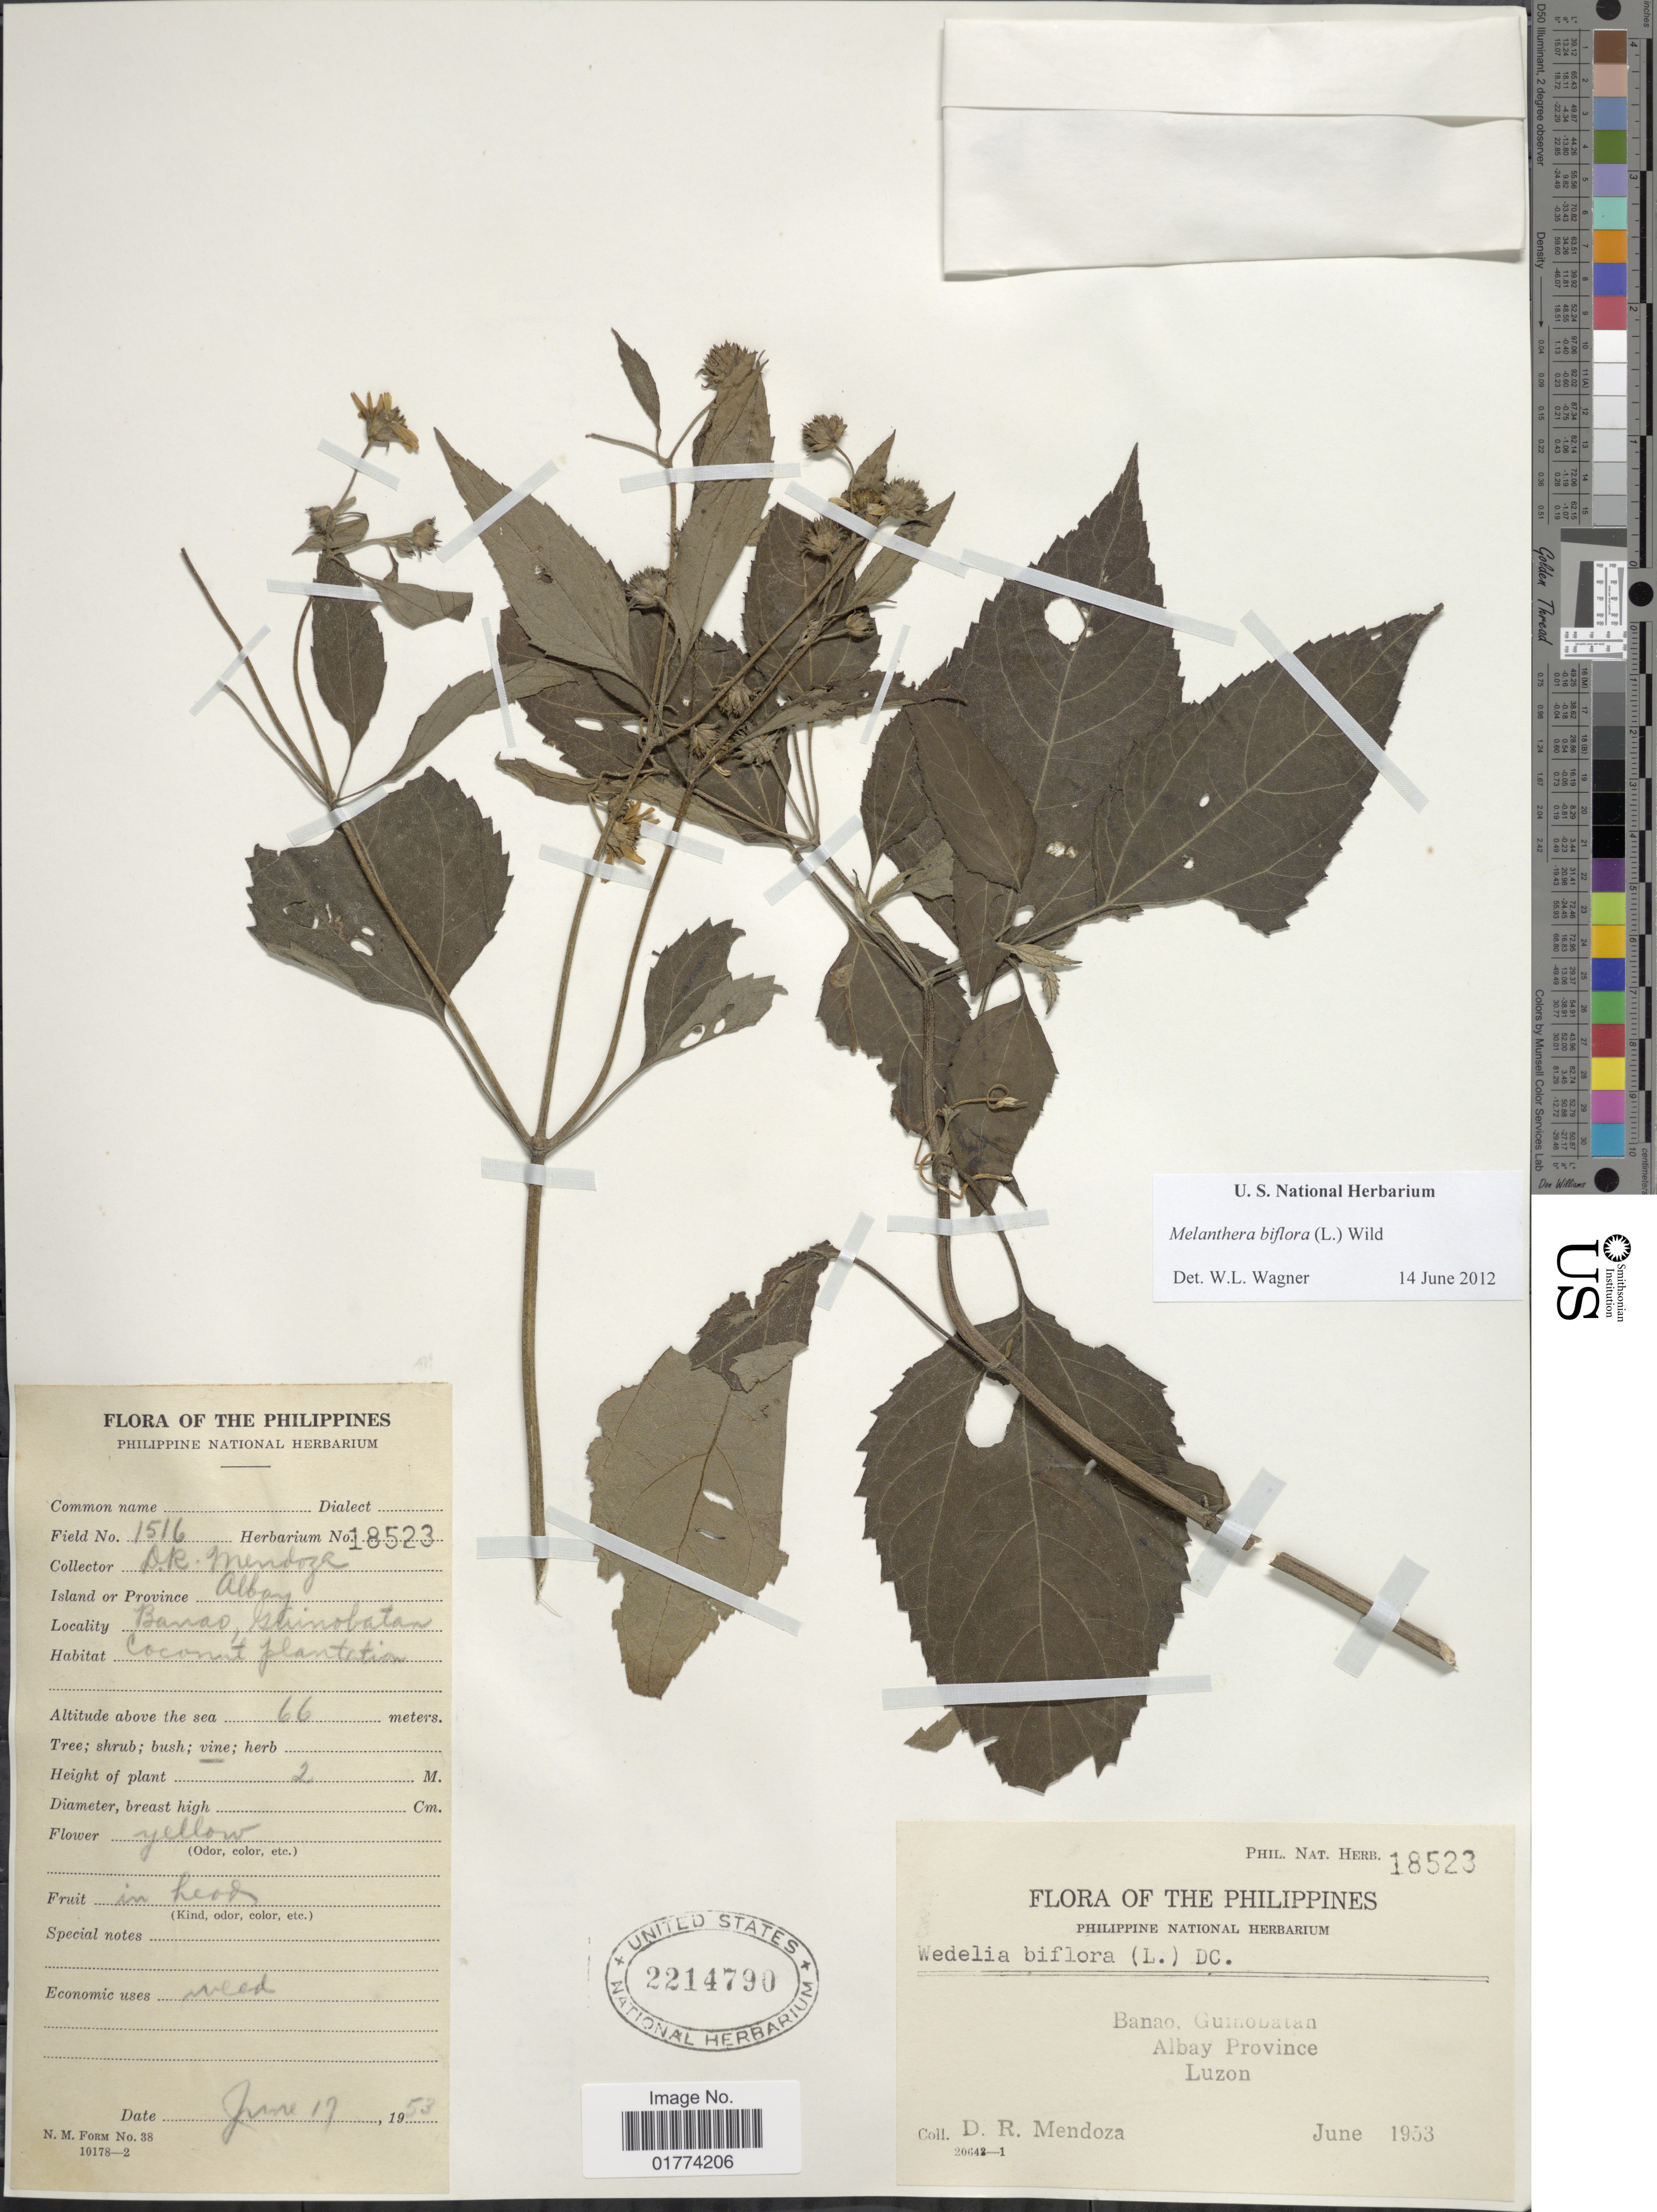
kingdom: Plantae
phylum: Tracheophyta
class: Magnoliopsida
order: Asterales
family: Asteraceae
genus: Wollastonia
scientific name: Wollastonia biflora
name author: (L.) DC.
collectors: D. Mendoza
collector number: Phil. Nat. Herb. 18523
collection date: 1953-06-17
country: Philippines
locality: Albay, Banao, Sunobatan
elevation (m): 66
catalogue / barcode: US 2214790